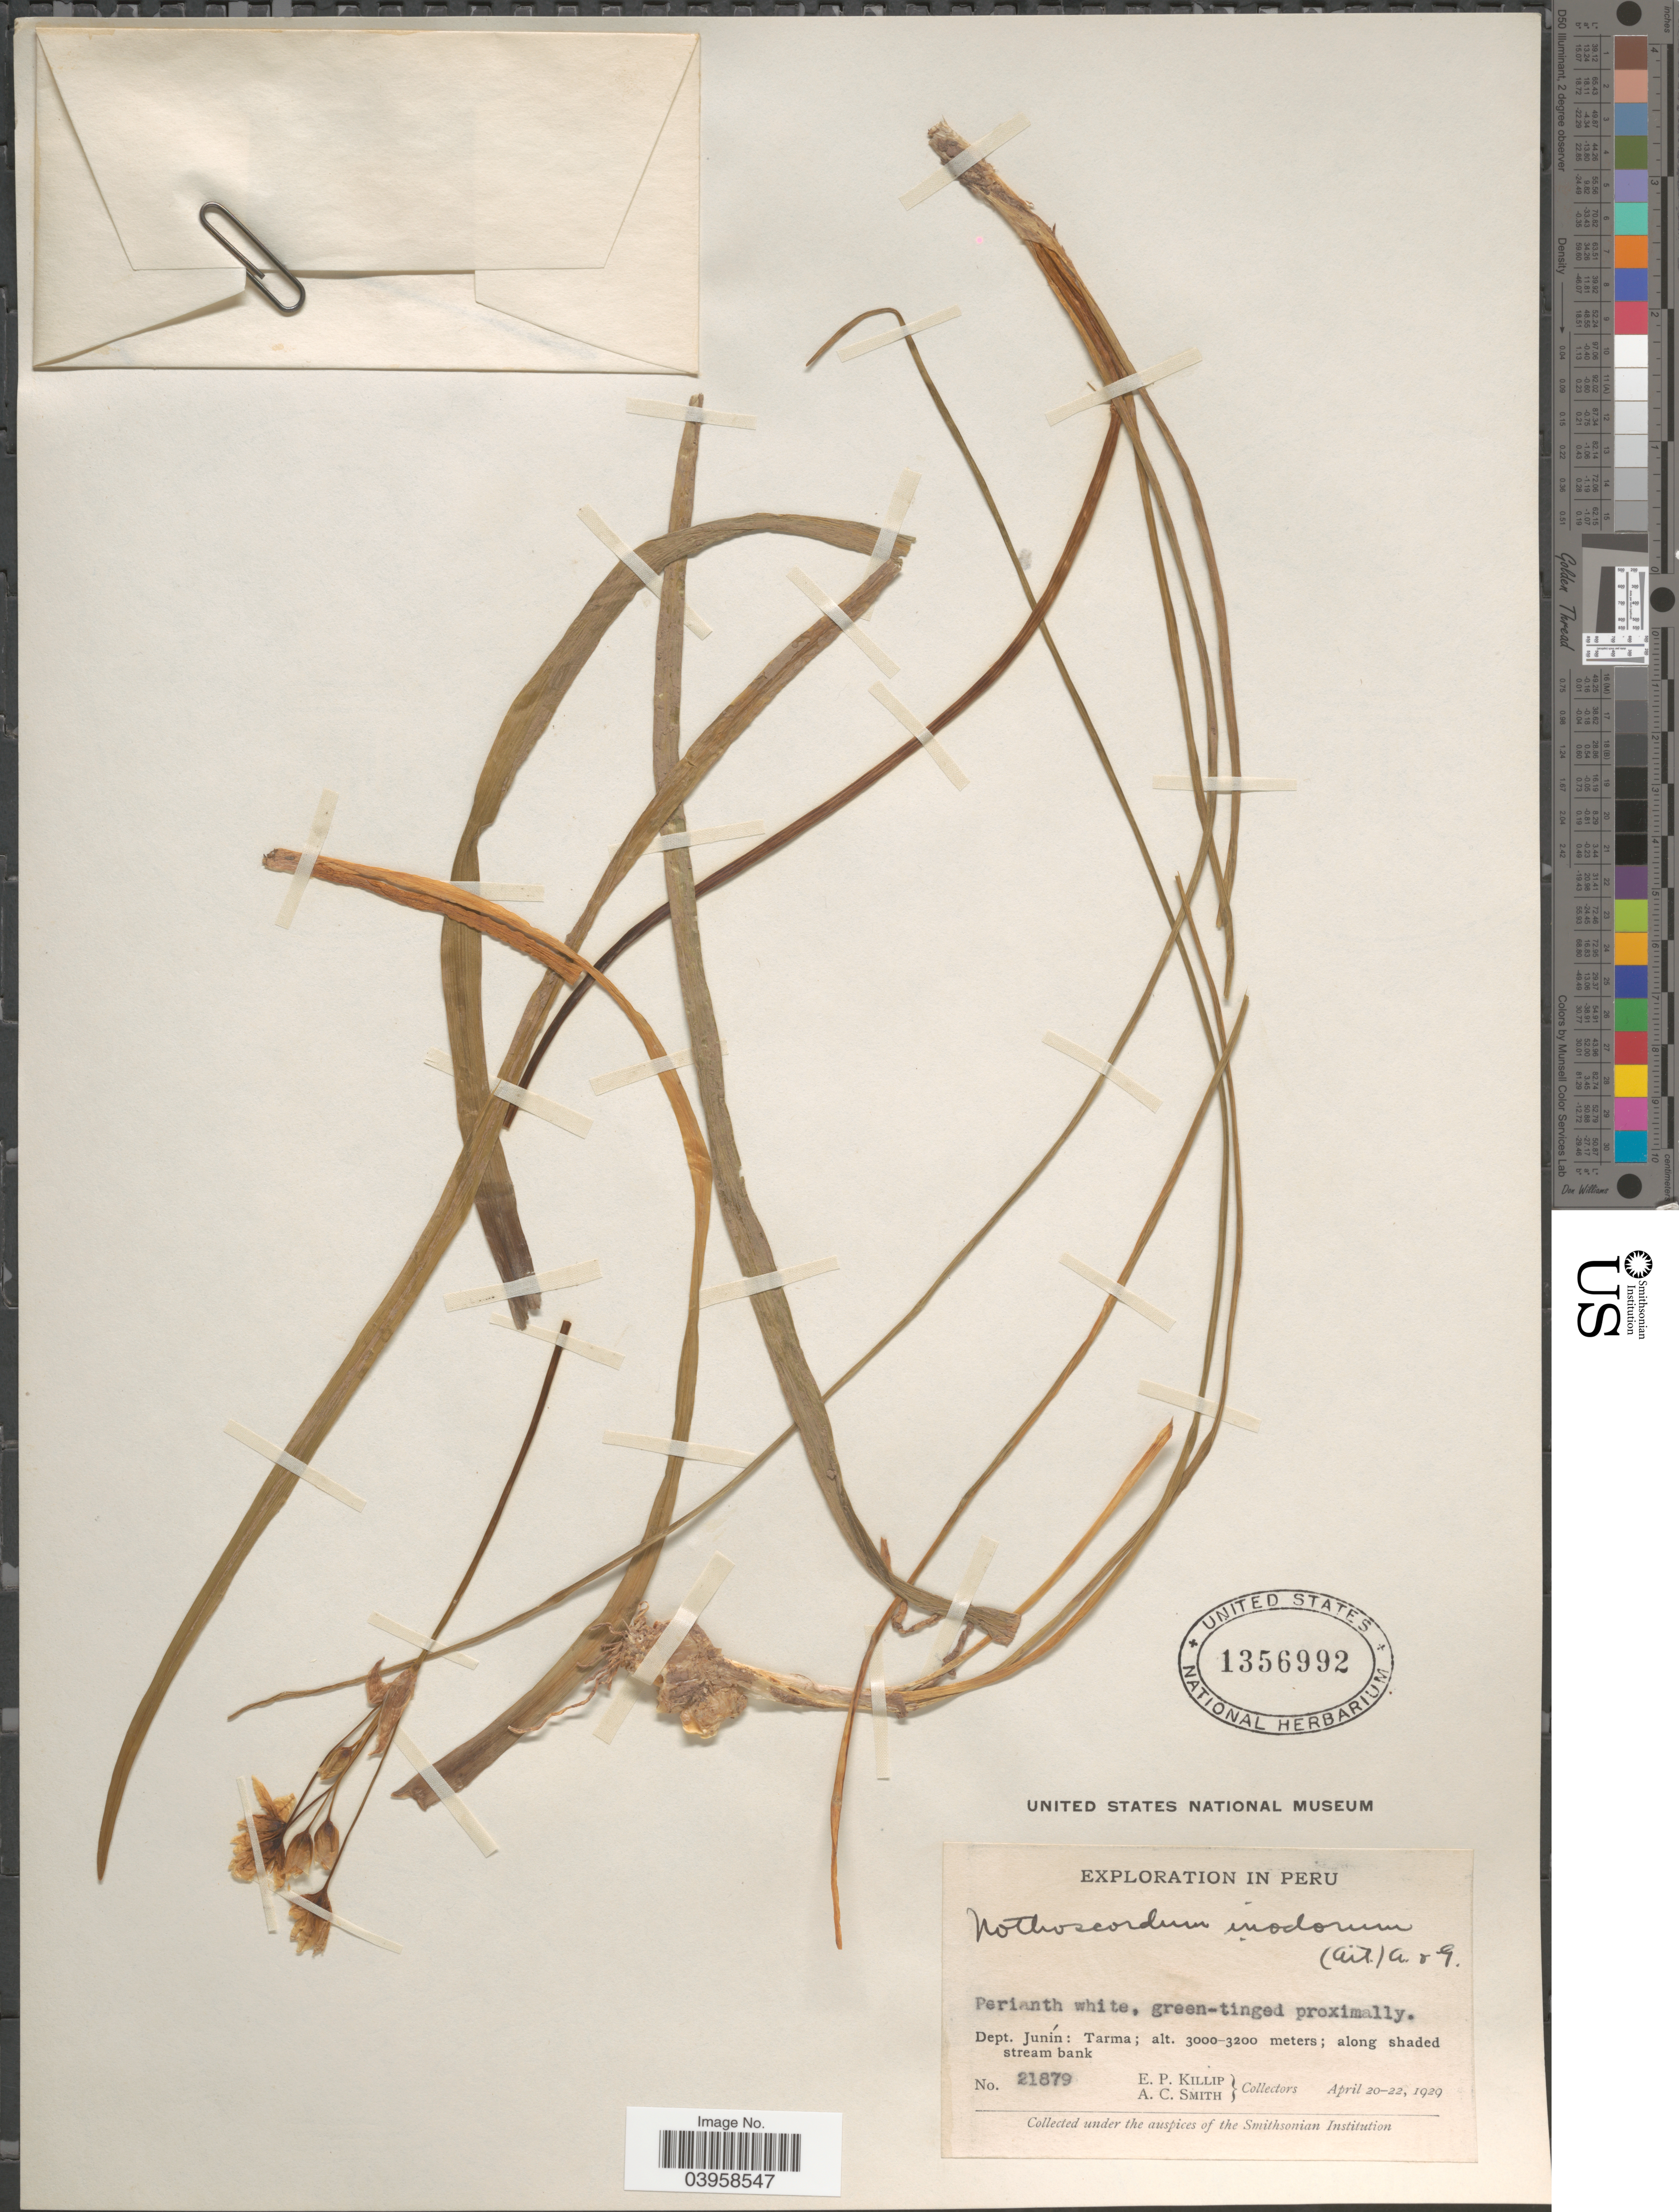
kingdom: Plantae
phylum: Tracheophyta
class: Liliopsida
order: Asparagales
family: Amaryllidaceae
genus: Nothoscordum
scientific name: Nothoscordum inodorum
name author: (Aiton) G. Nicholson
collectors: E. P. Killip & A. C. Smith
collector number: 21879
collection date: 1929-04-20/1929-04-22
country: Peru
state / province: Junín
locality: Dept. Junín: Tarma.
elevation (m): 3000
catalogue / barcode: US 1356992